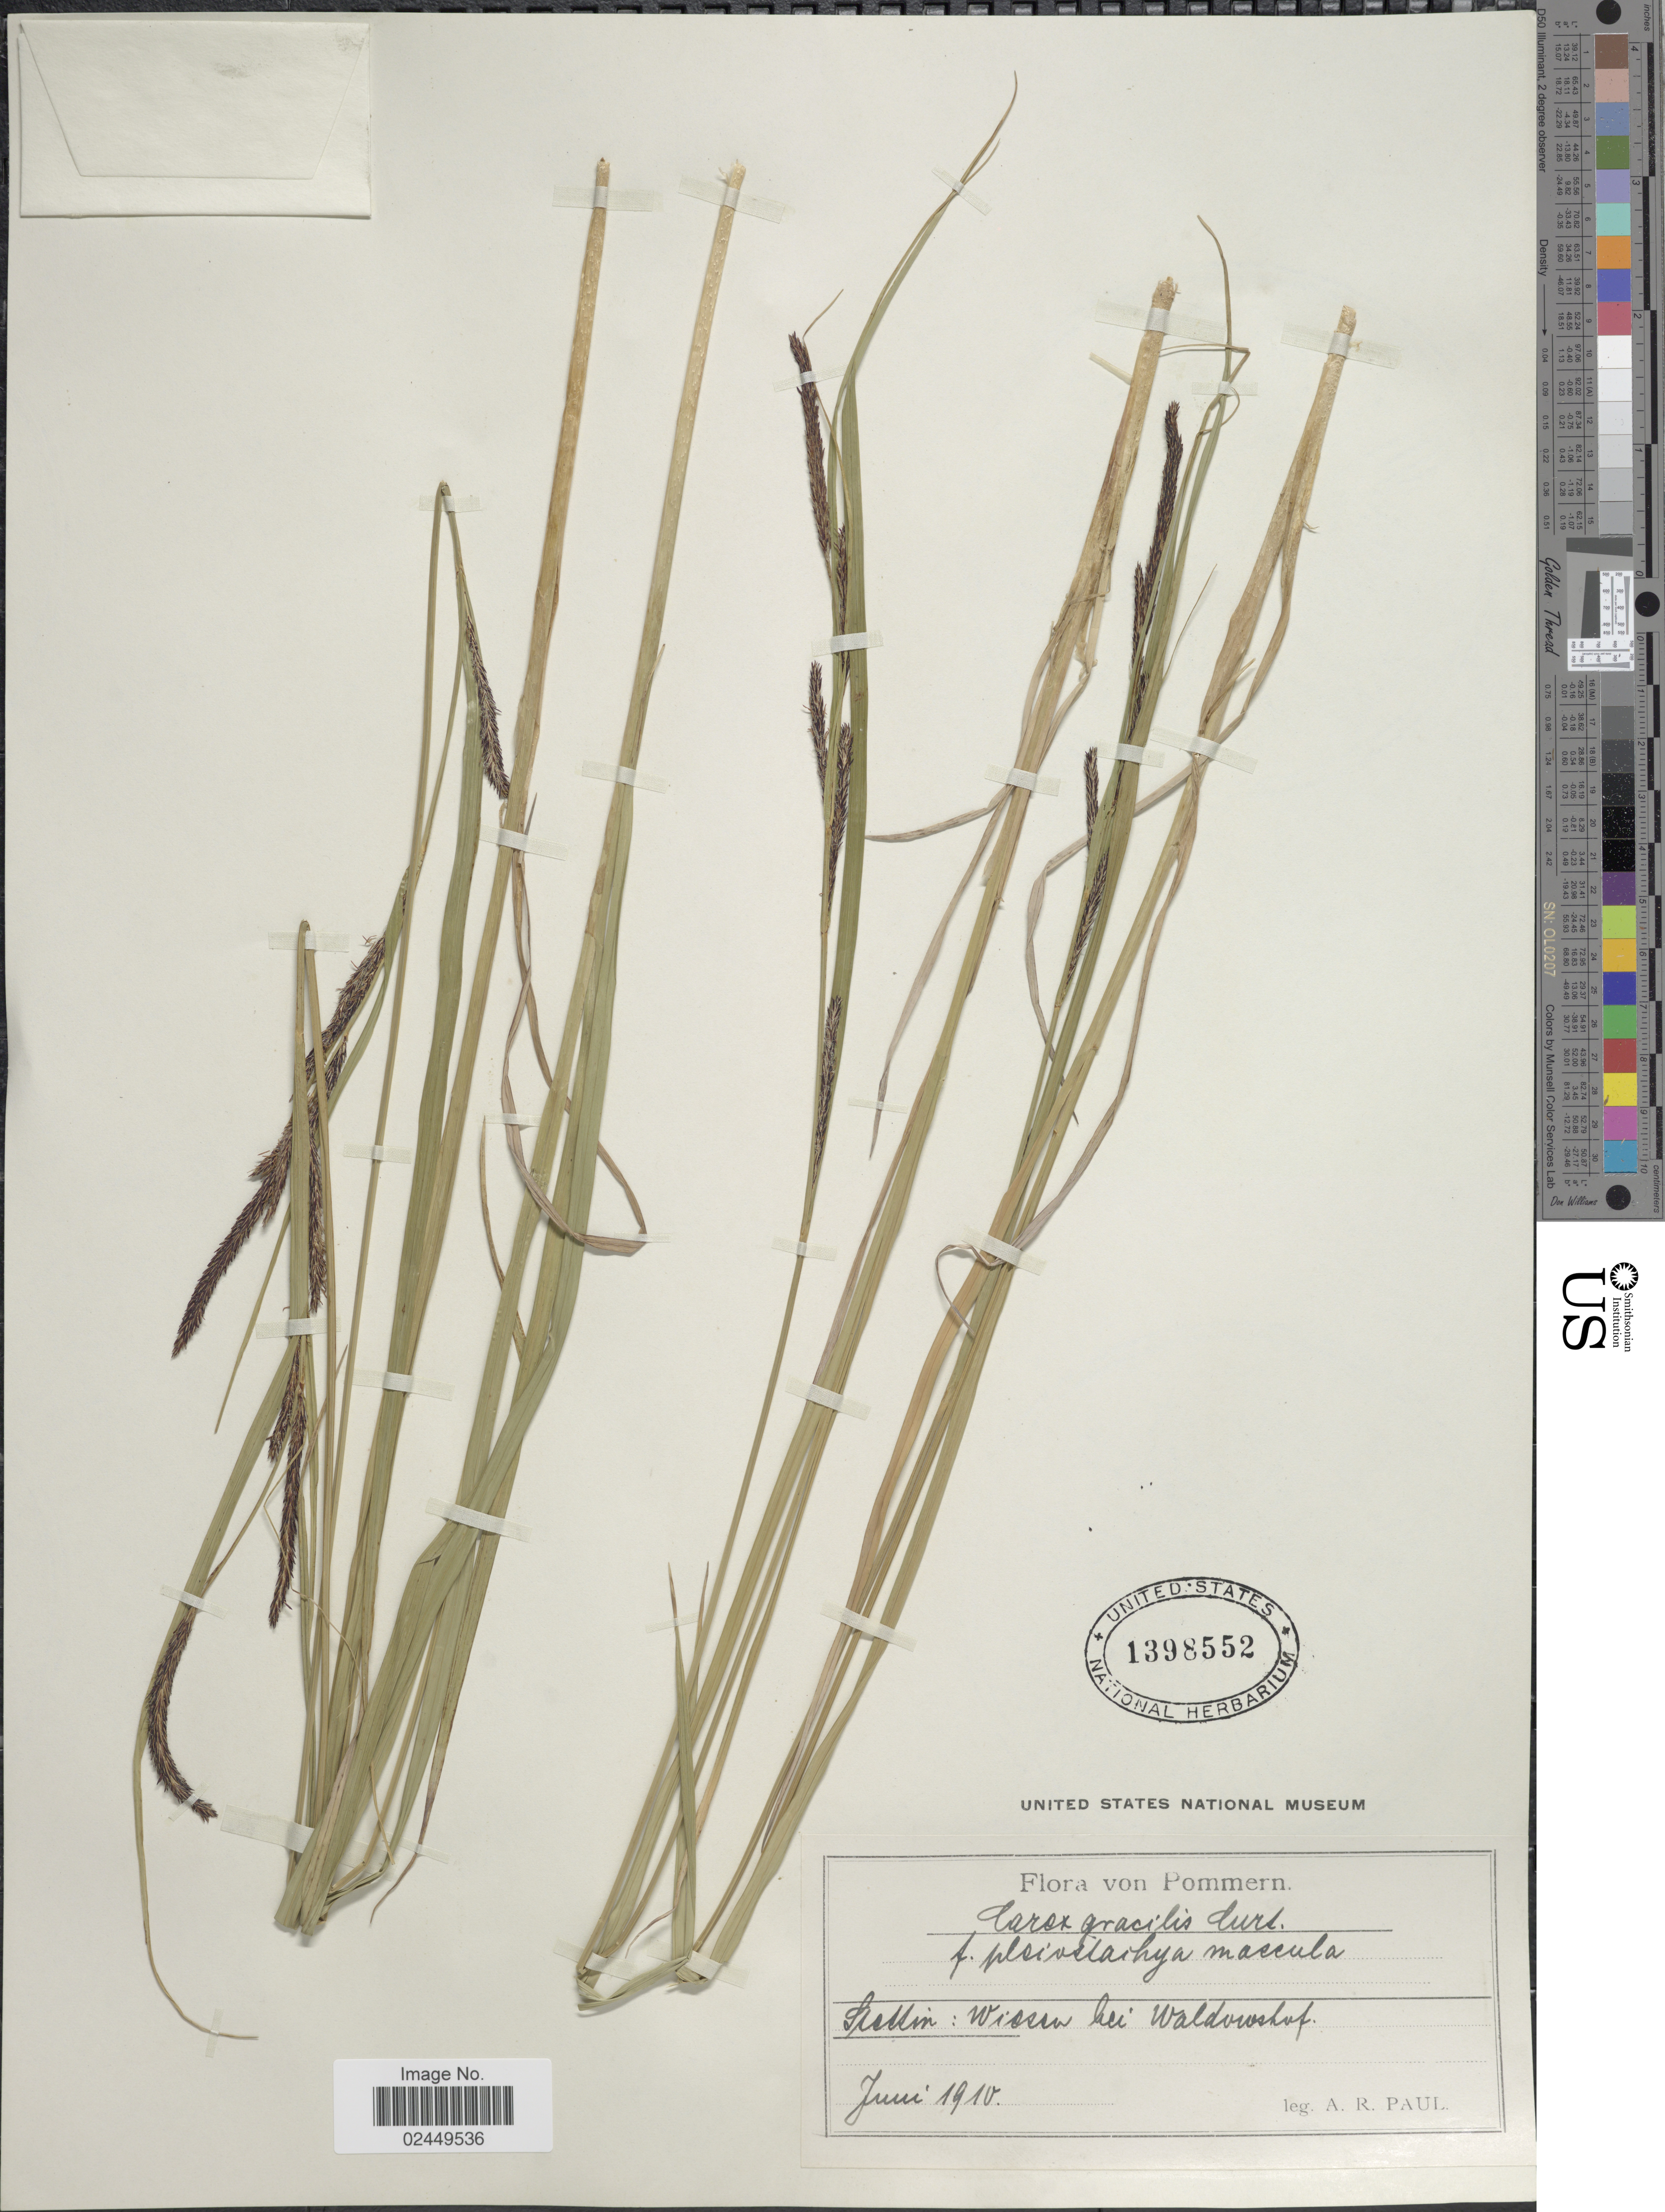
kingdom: Plantae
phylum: Tracheophyta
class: Liliopsida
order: Poales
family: Cyperaceae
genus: Carex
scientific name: Carex acuta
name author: L.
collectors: A. Paul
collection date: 1910-06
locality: Pommern, Stettin: Wissen bei Waldershof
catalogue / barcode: US 1398552